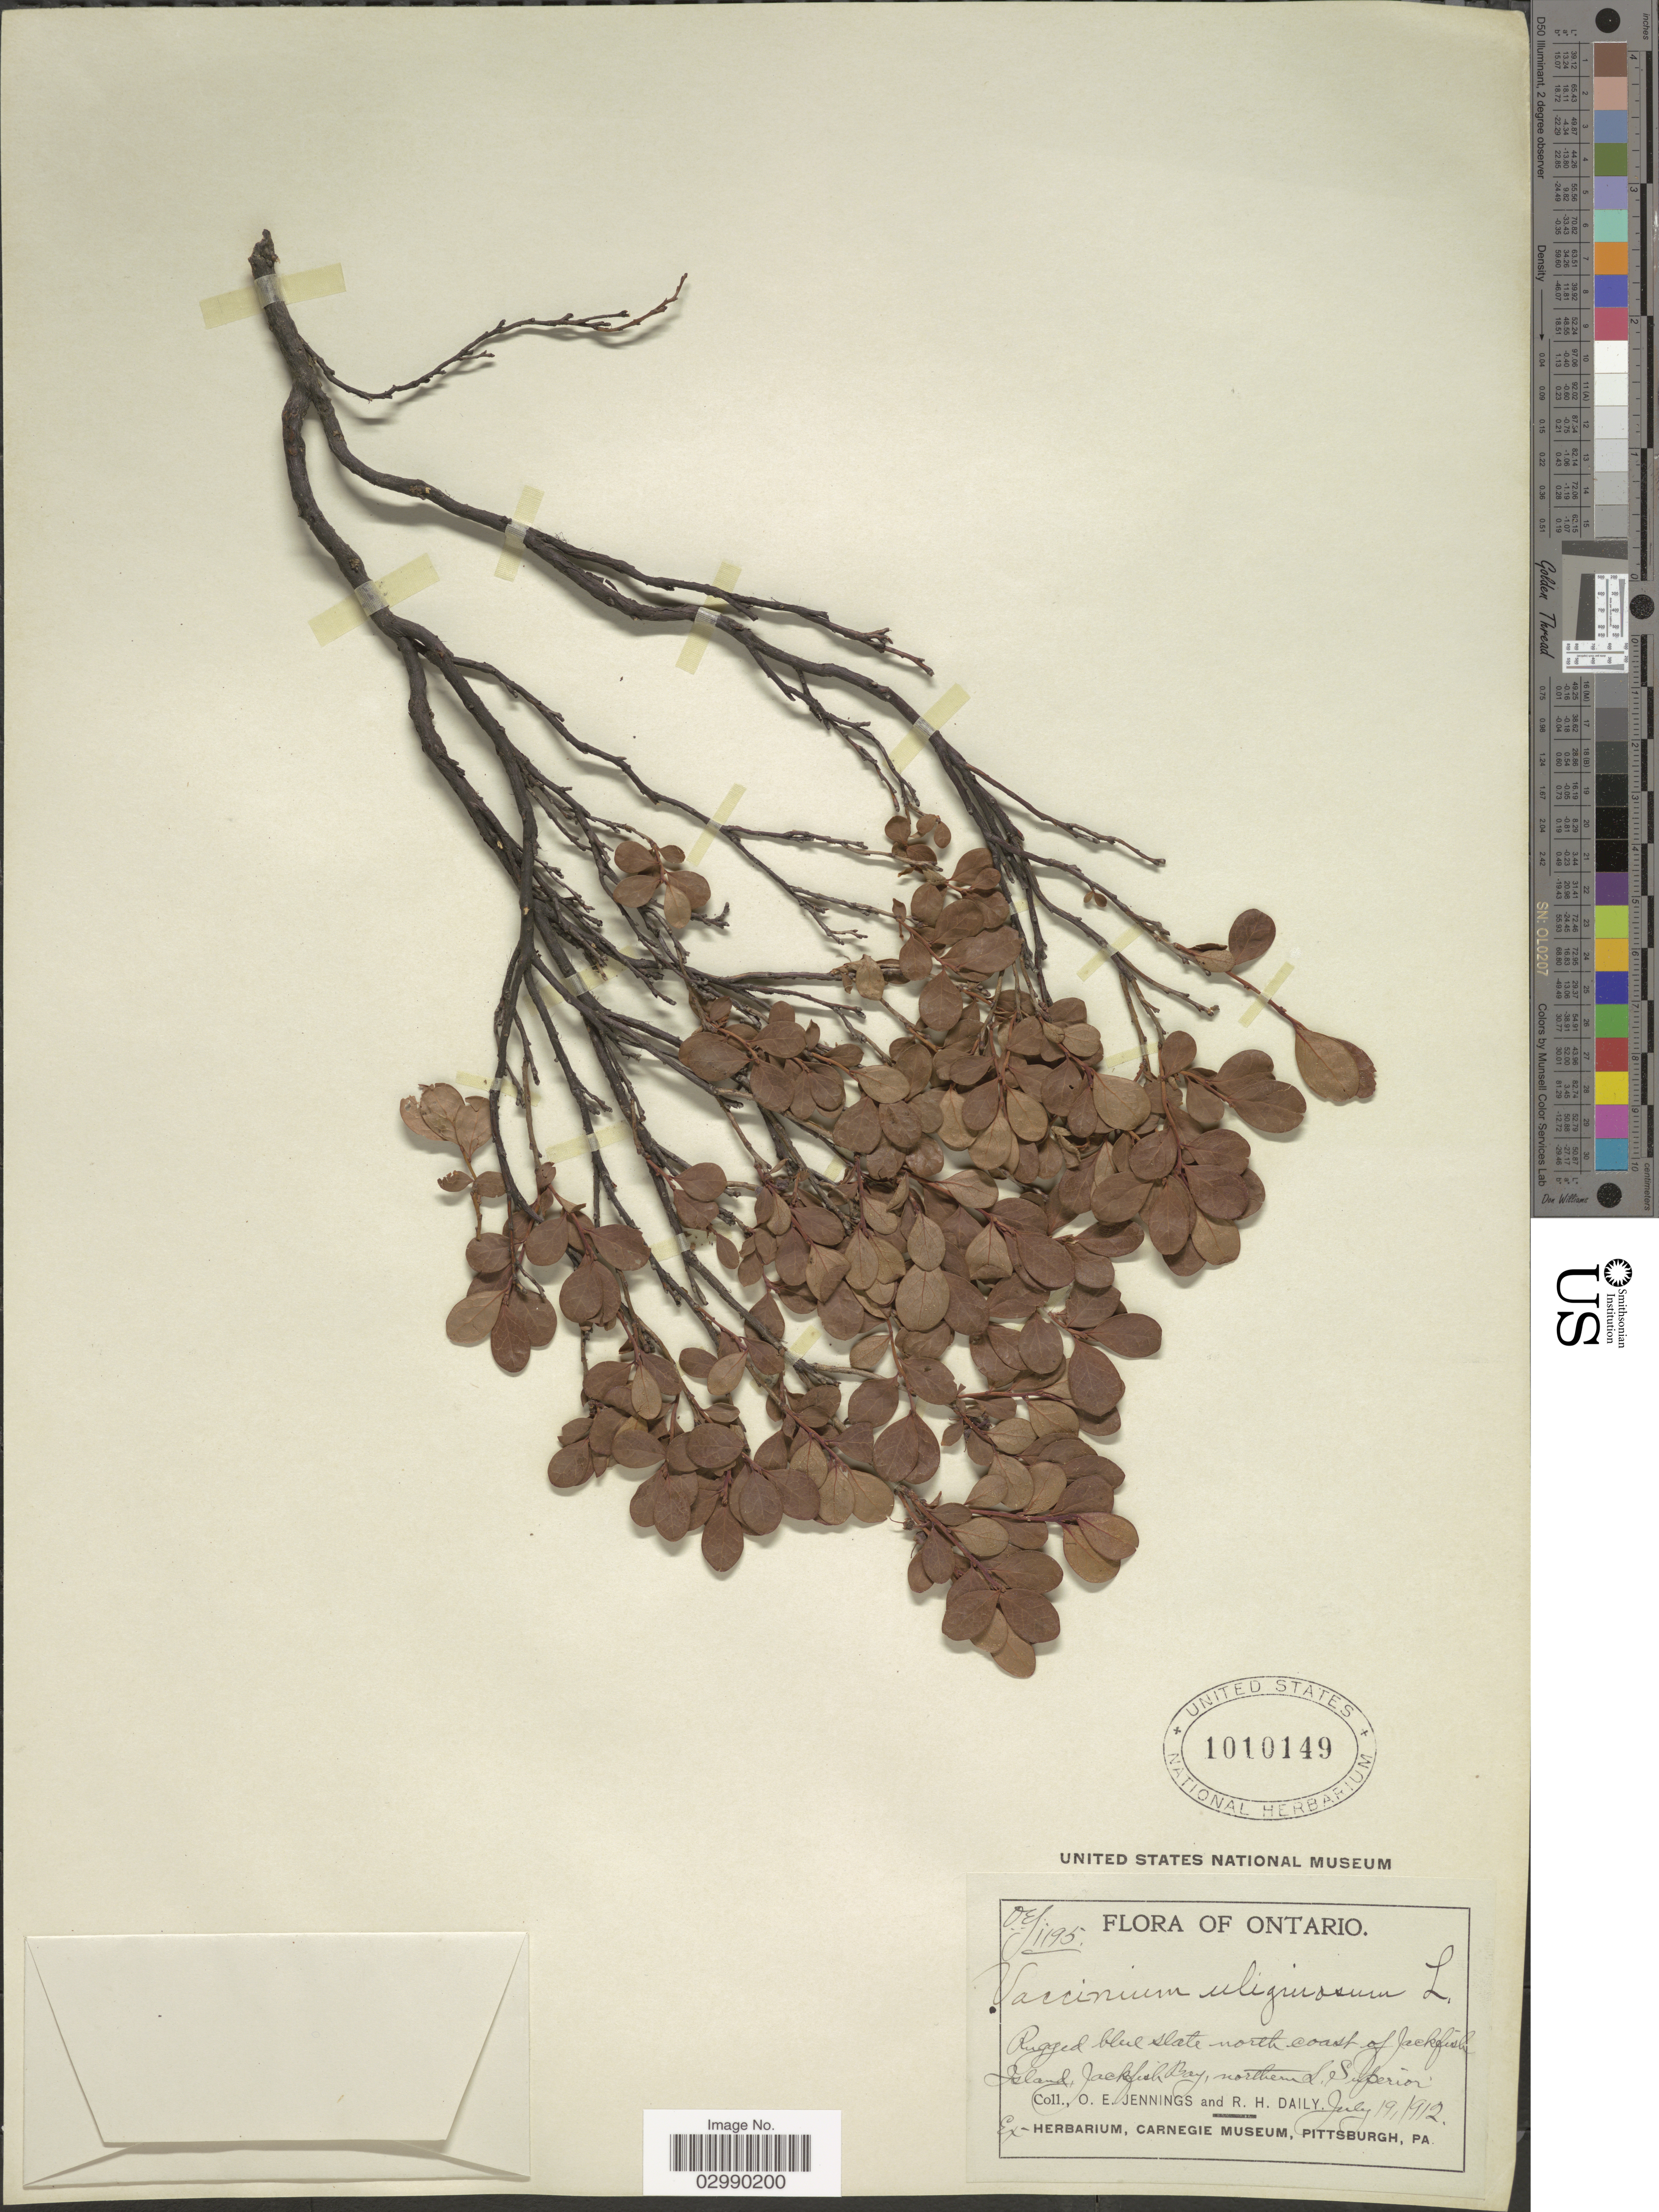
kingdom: Plantae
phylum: Tracheophyta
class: Magnoliopsida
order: Ericales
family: Ericaceae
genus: Vaccinium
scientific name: Vaccinium uliginosum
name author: L.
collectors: O. E. Jennings & R. Daily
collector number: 1195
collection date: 1912-07-19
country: Canada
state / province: Ontario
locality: Rugged blue state north coast of Jackfish Island, Jackfish Bay, northend, Superior.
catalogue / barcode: US 1010149